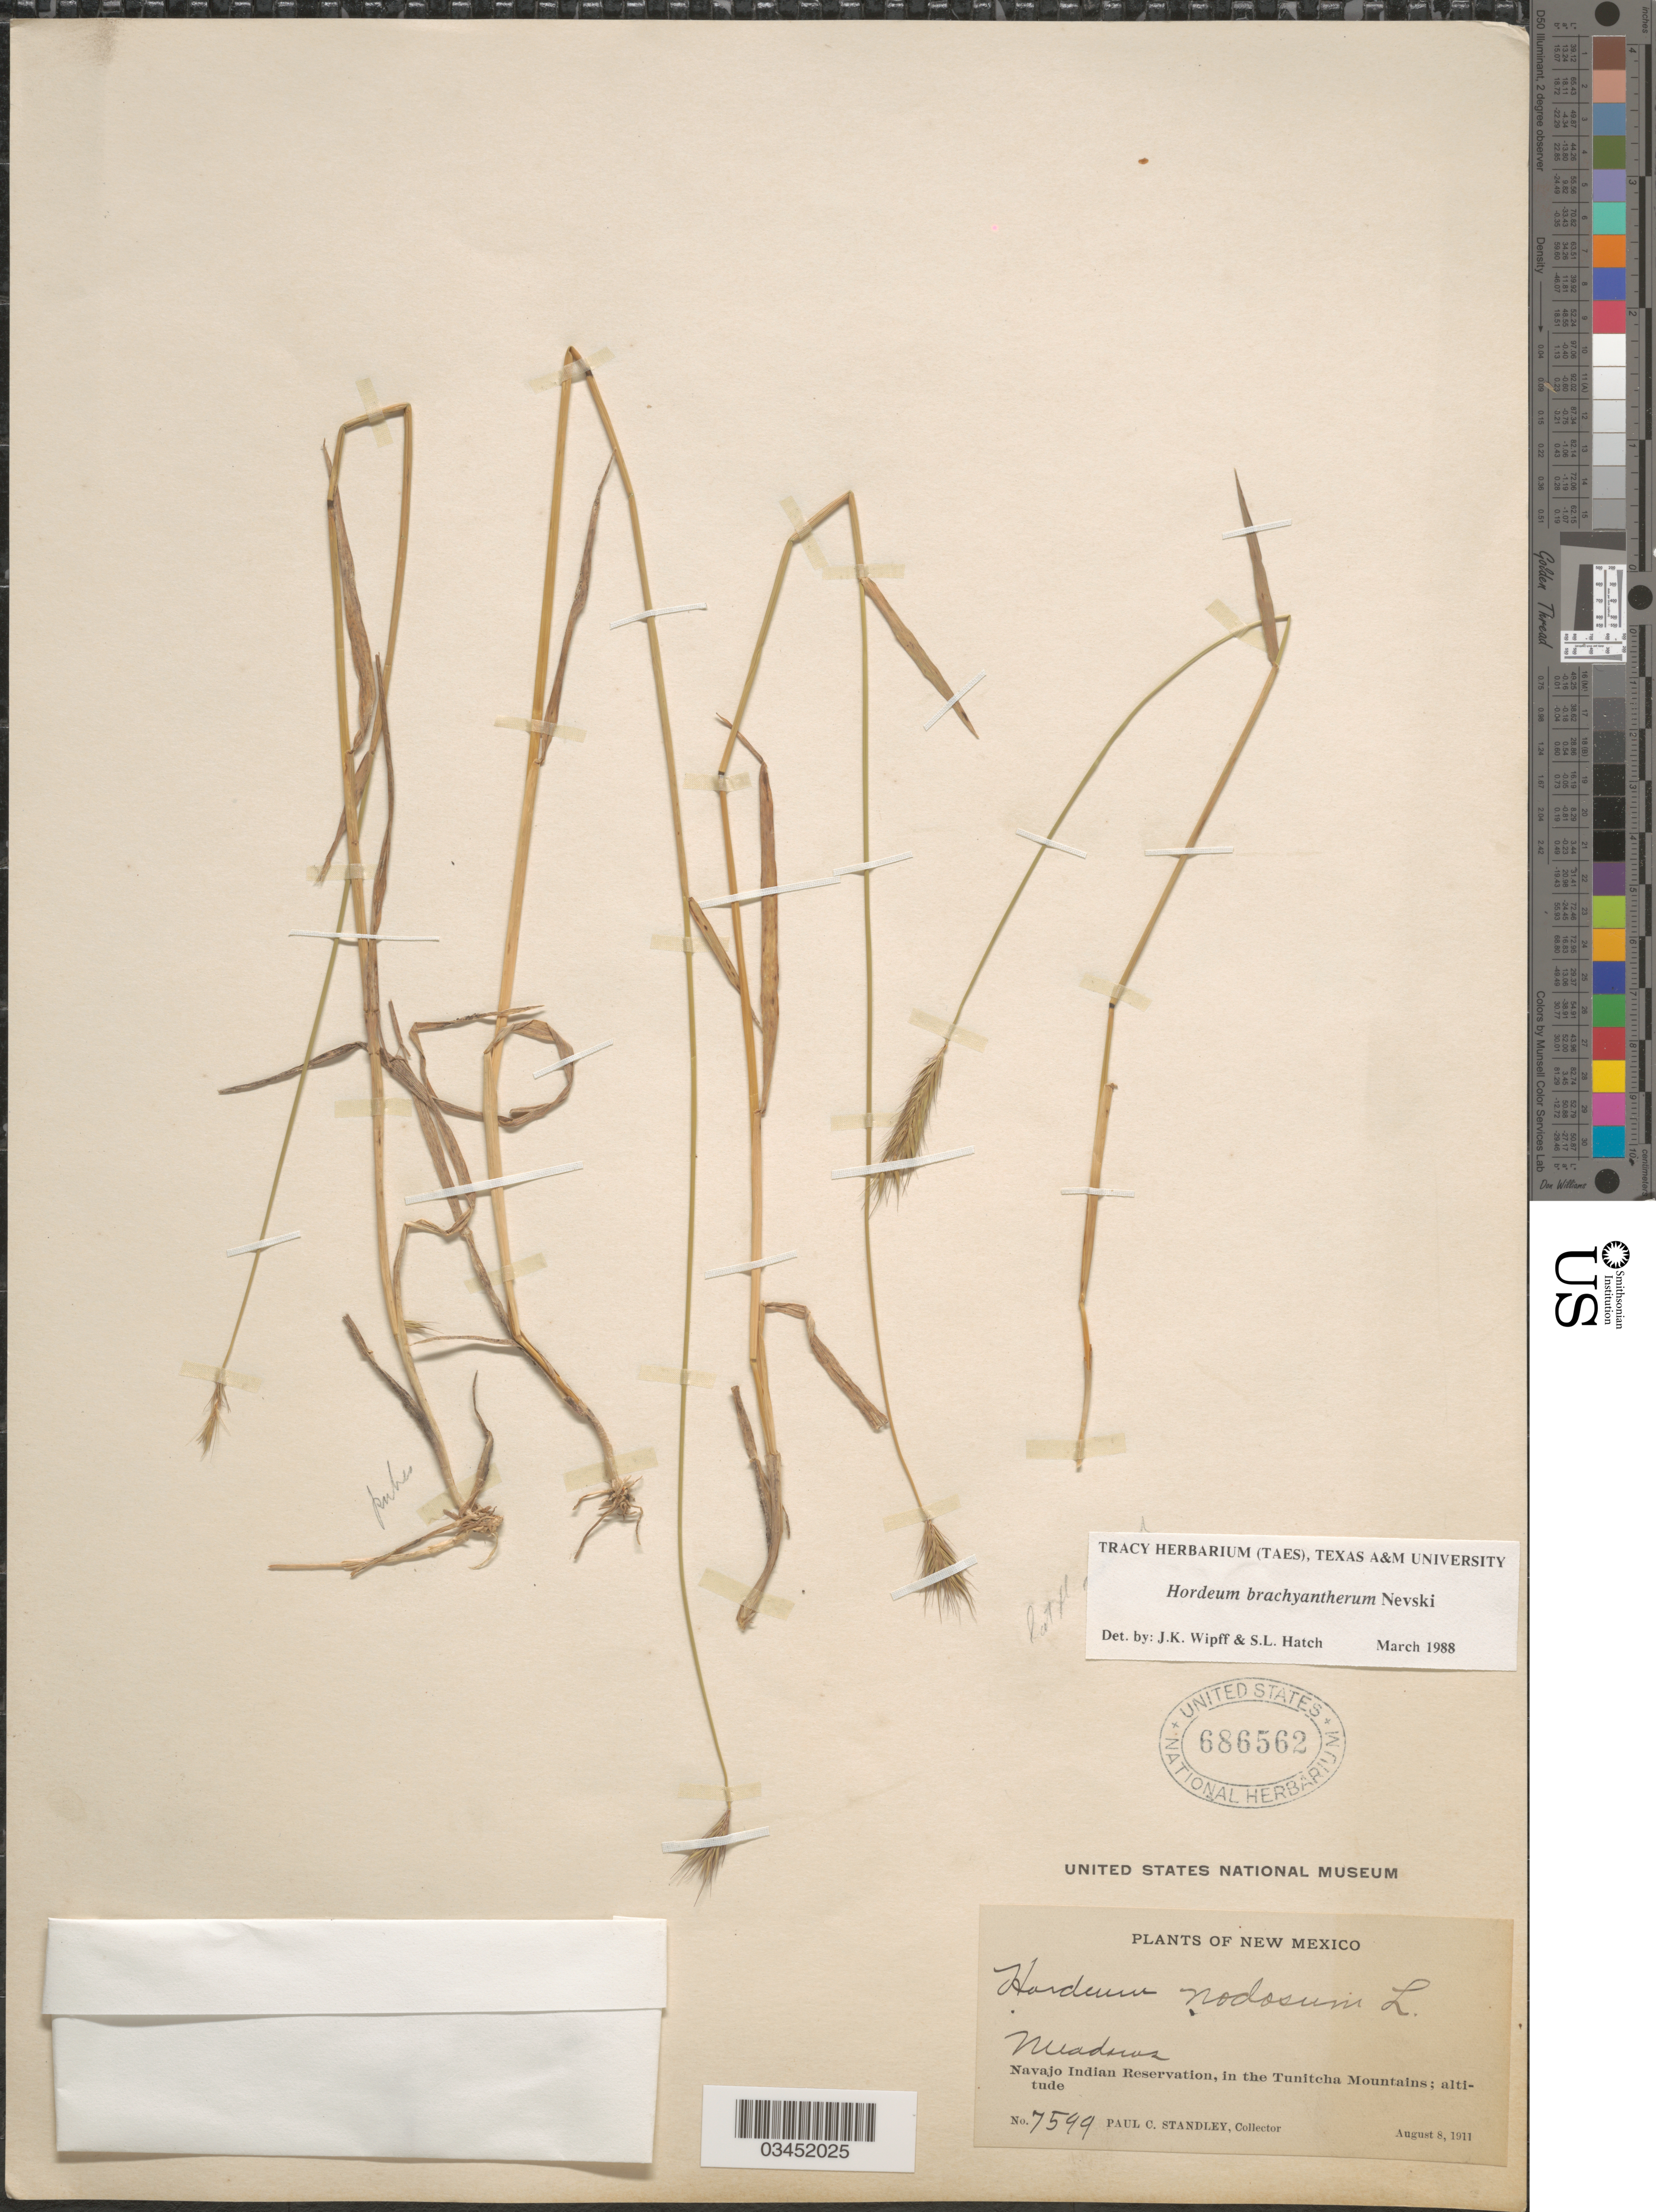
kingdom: Plantae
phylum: Tracheophyta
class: Liliopsida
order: Poales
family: Poaceae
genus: Hordeum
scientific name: Hordeum brachyantherum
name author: Nevski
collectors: P. C. Standley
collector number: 7599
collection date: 1911-08-08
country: United States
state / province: New Mexico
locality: Meadows. Navajo Indian Reservation, in the Tunitcha Mountains.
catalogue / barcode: US 686562